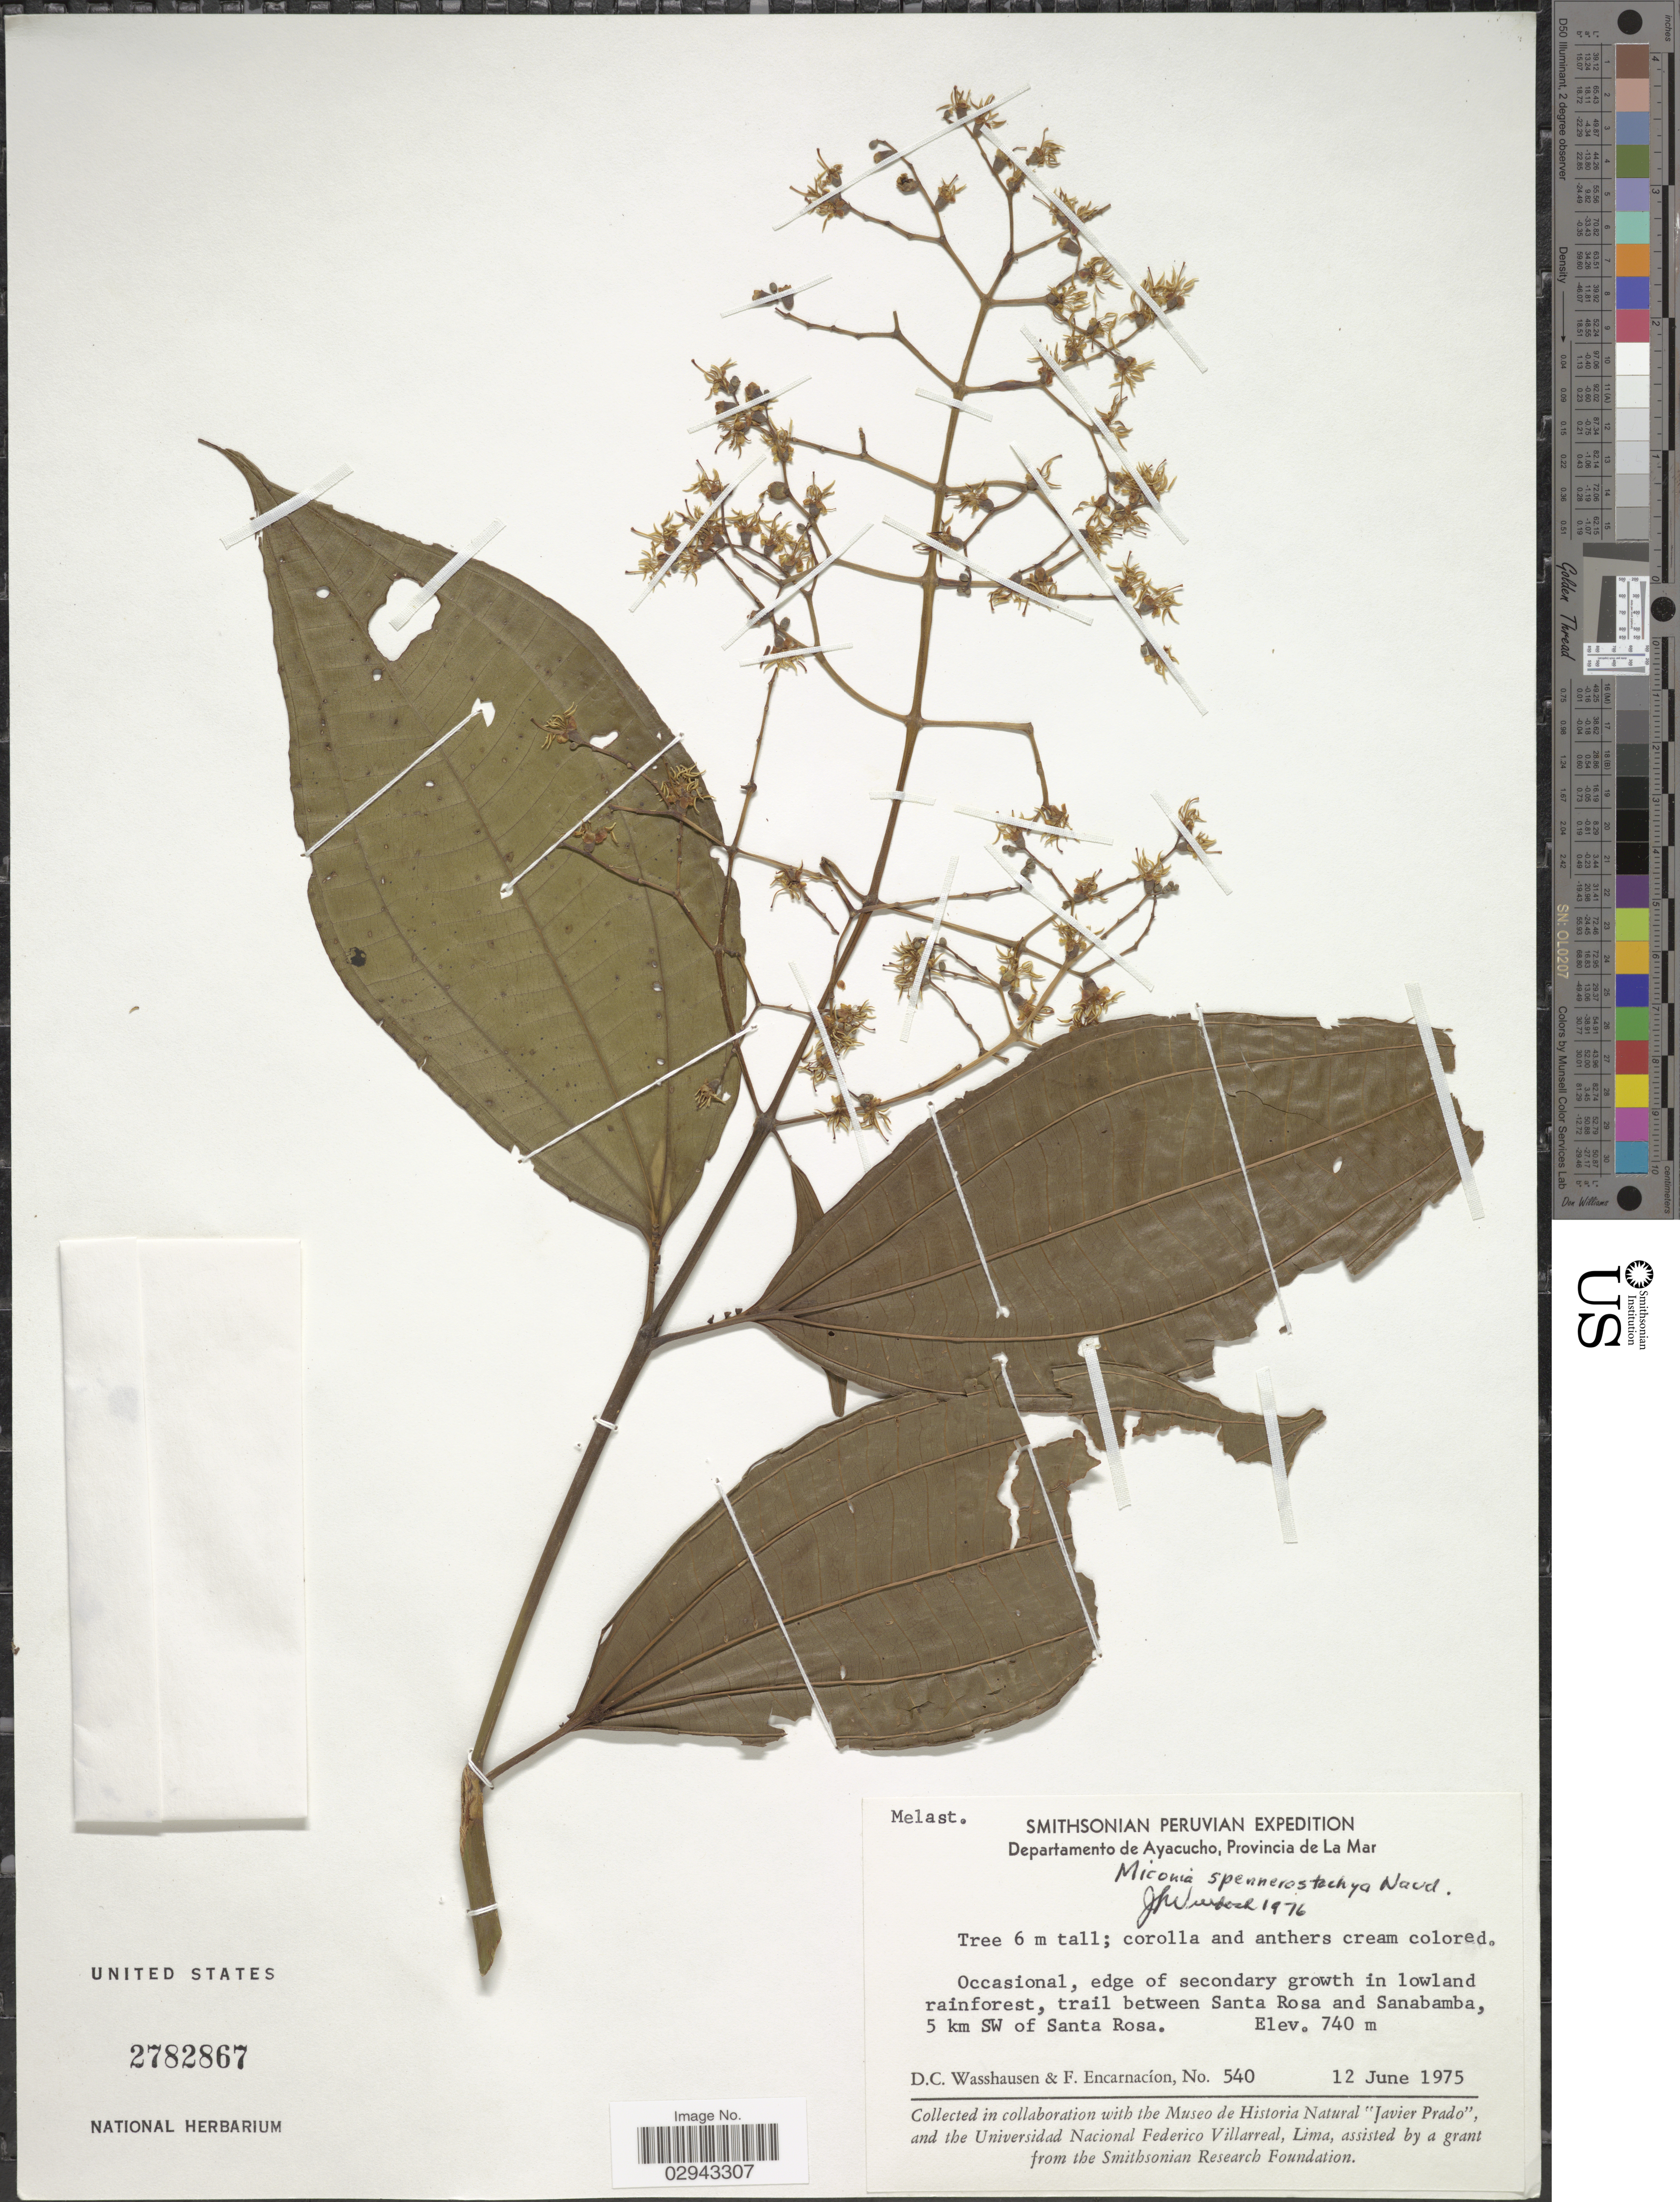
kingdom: Plantae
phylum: Tracheophyta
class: Magnoliopsida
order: Myrtales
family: Melastomataceae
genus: Miconia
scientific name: Miconia spennerostachya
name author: Naudin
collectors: D. C. Wasshausen & F. Encarnación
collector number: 540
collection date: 1975-06-12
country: Peru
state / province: Ayacucho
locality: Departamento de Ayacucho, Provincia de La Mar. Trail between Santa Rosa and Sanabamba, 5 km SW of Santa Rosa.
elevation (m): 740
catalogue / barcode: US 2782867